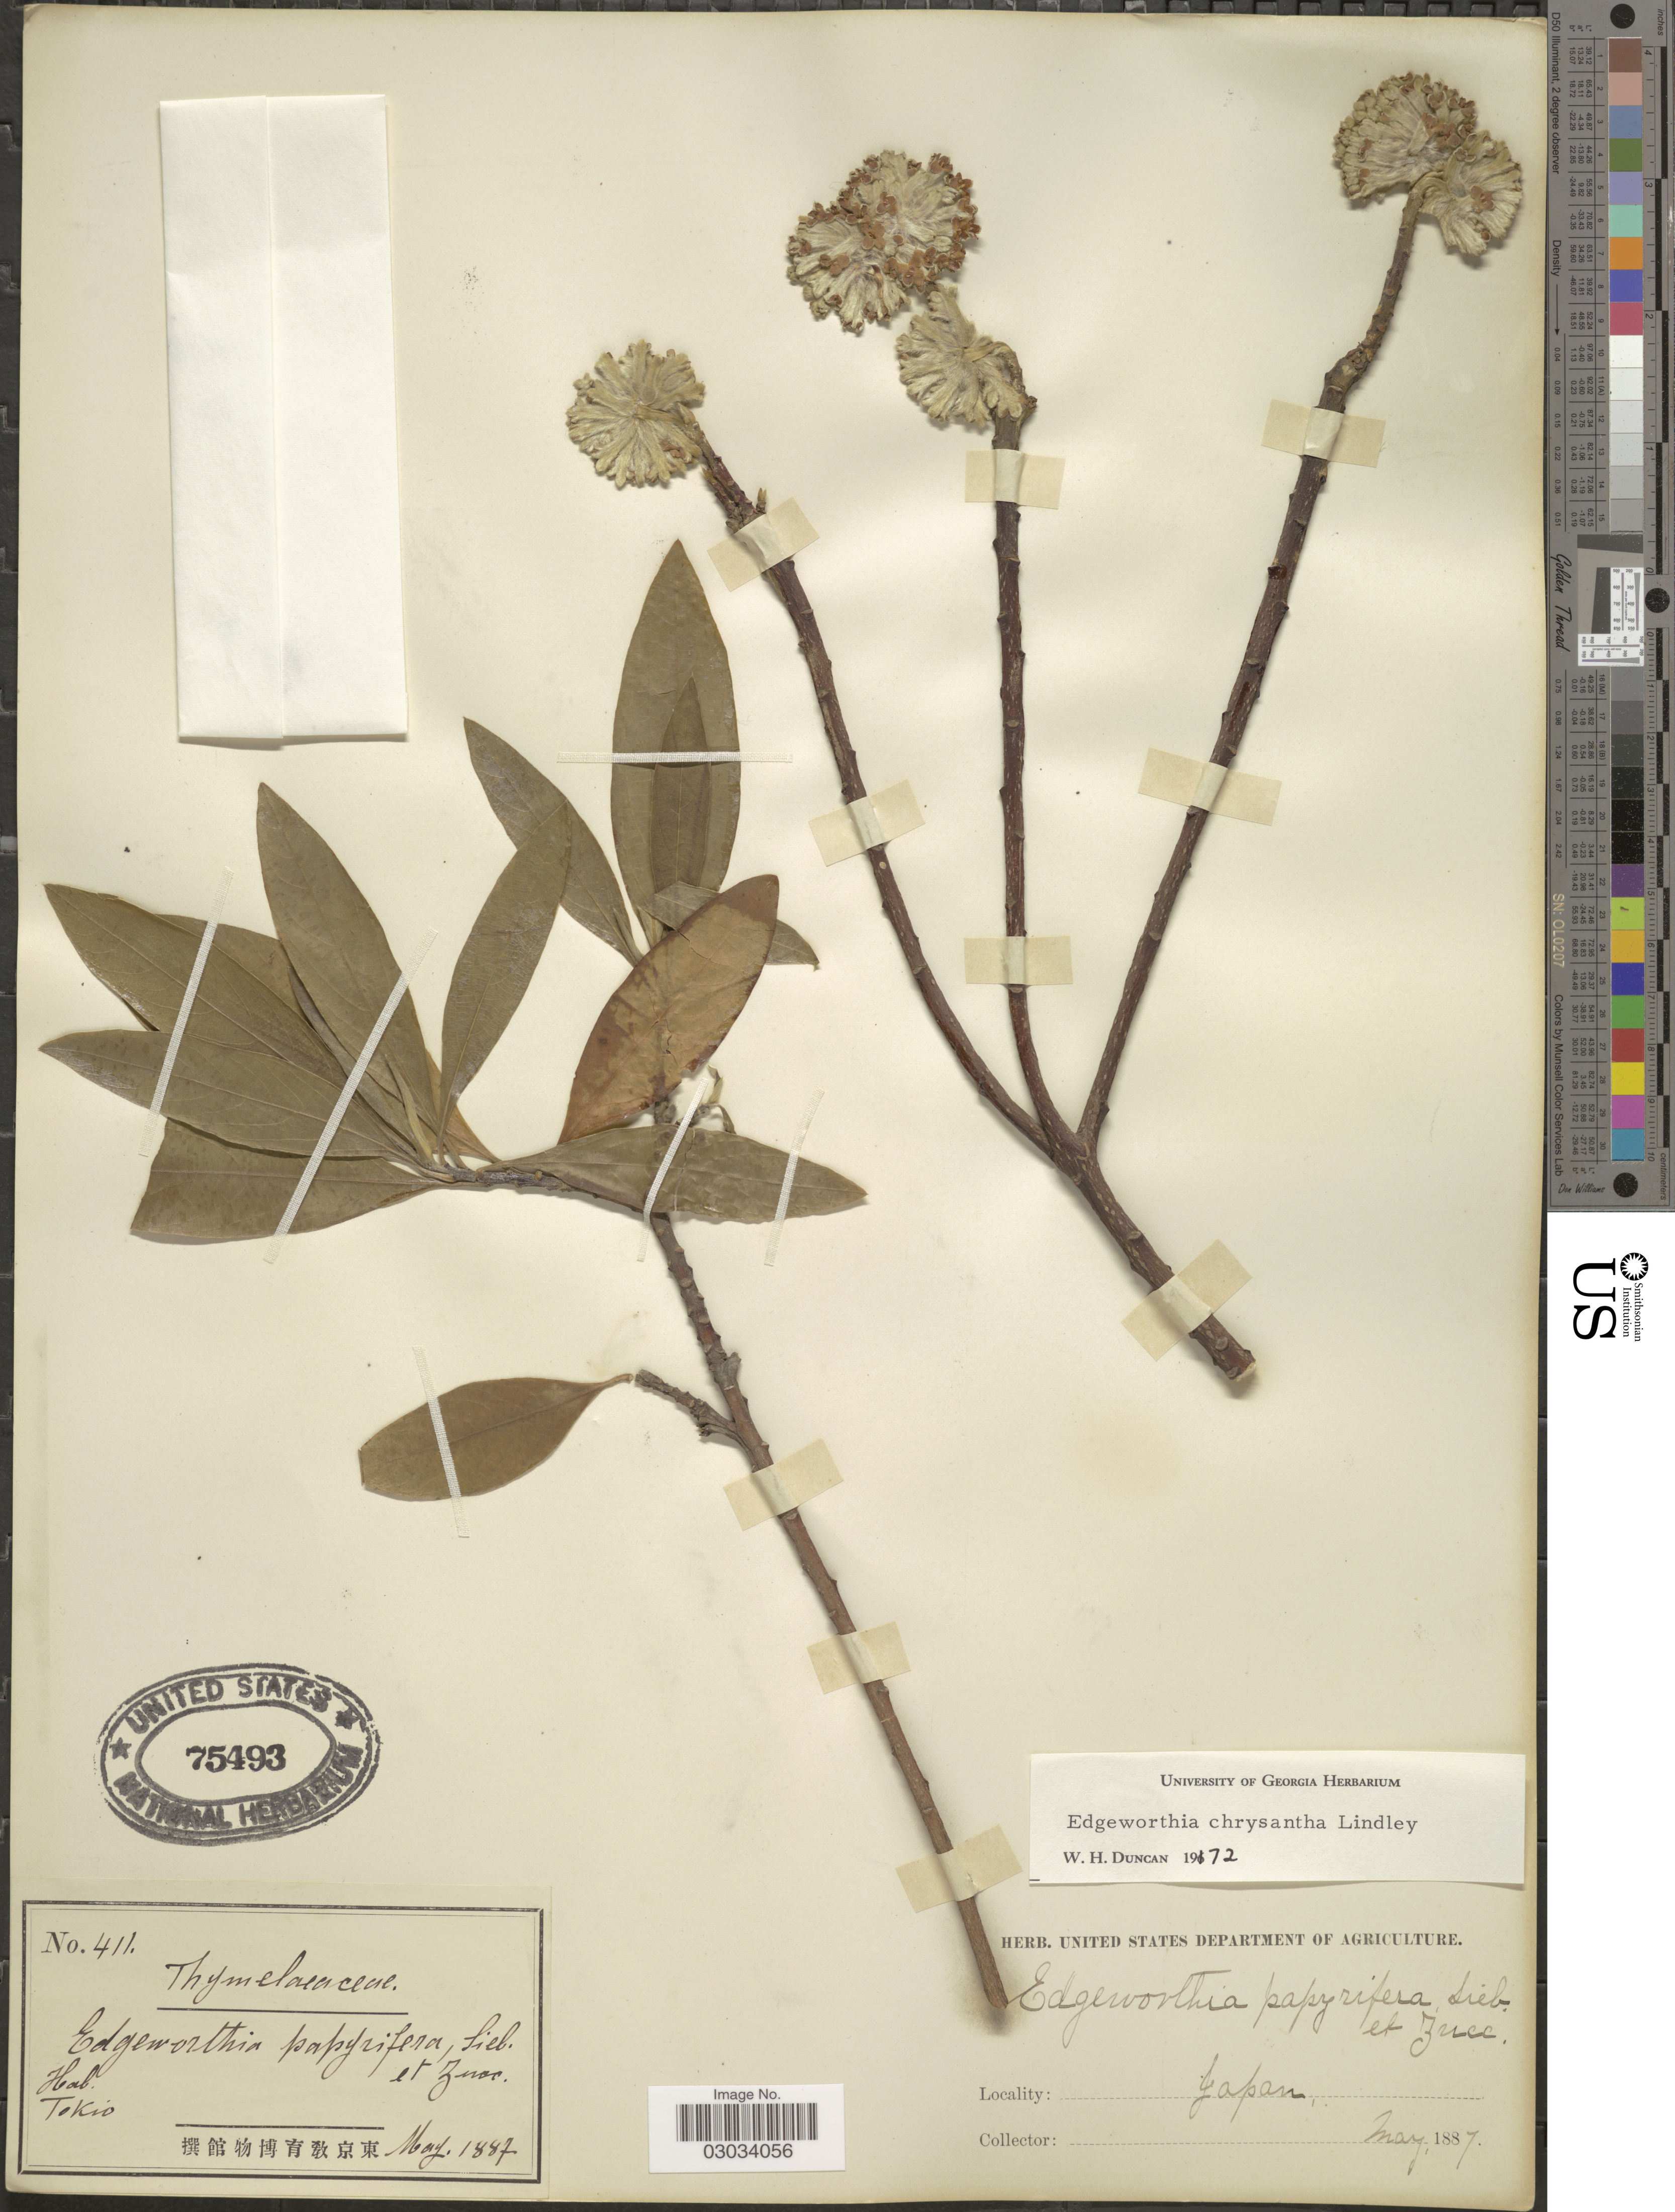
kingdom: Plantae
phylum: Tracheophyta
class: Magnoliopsida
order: Malvales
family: Thymelaeaceae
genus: Edgeworthia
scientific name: Edgeworthia chrysantha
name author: Lindl.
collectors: ex herb. U. S. Department of Agriculture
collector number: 411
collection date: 1887-05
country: Japan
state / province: Tokyo, Federal City of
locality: Tokio.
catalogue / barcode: US 75493